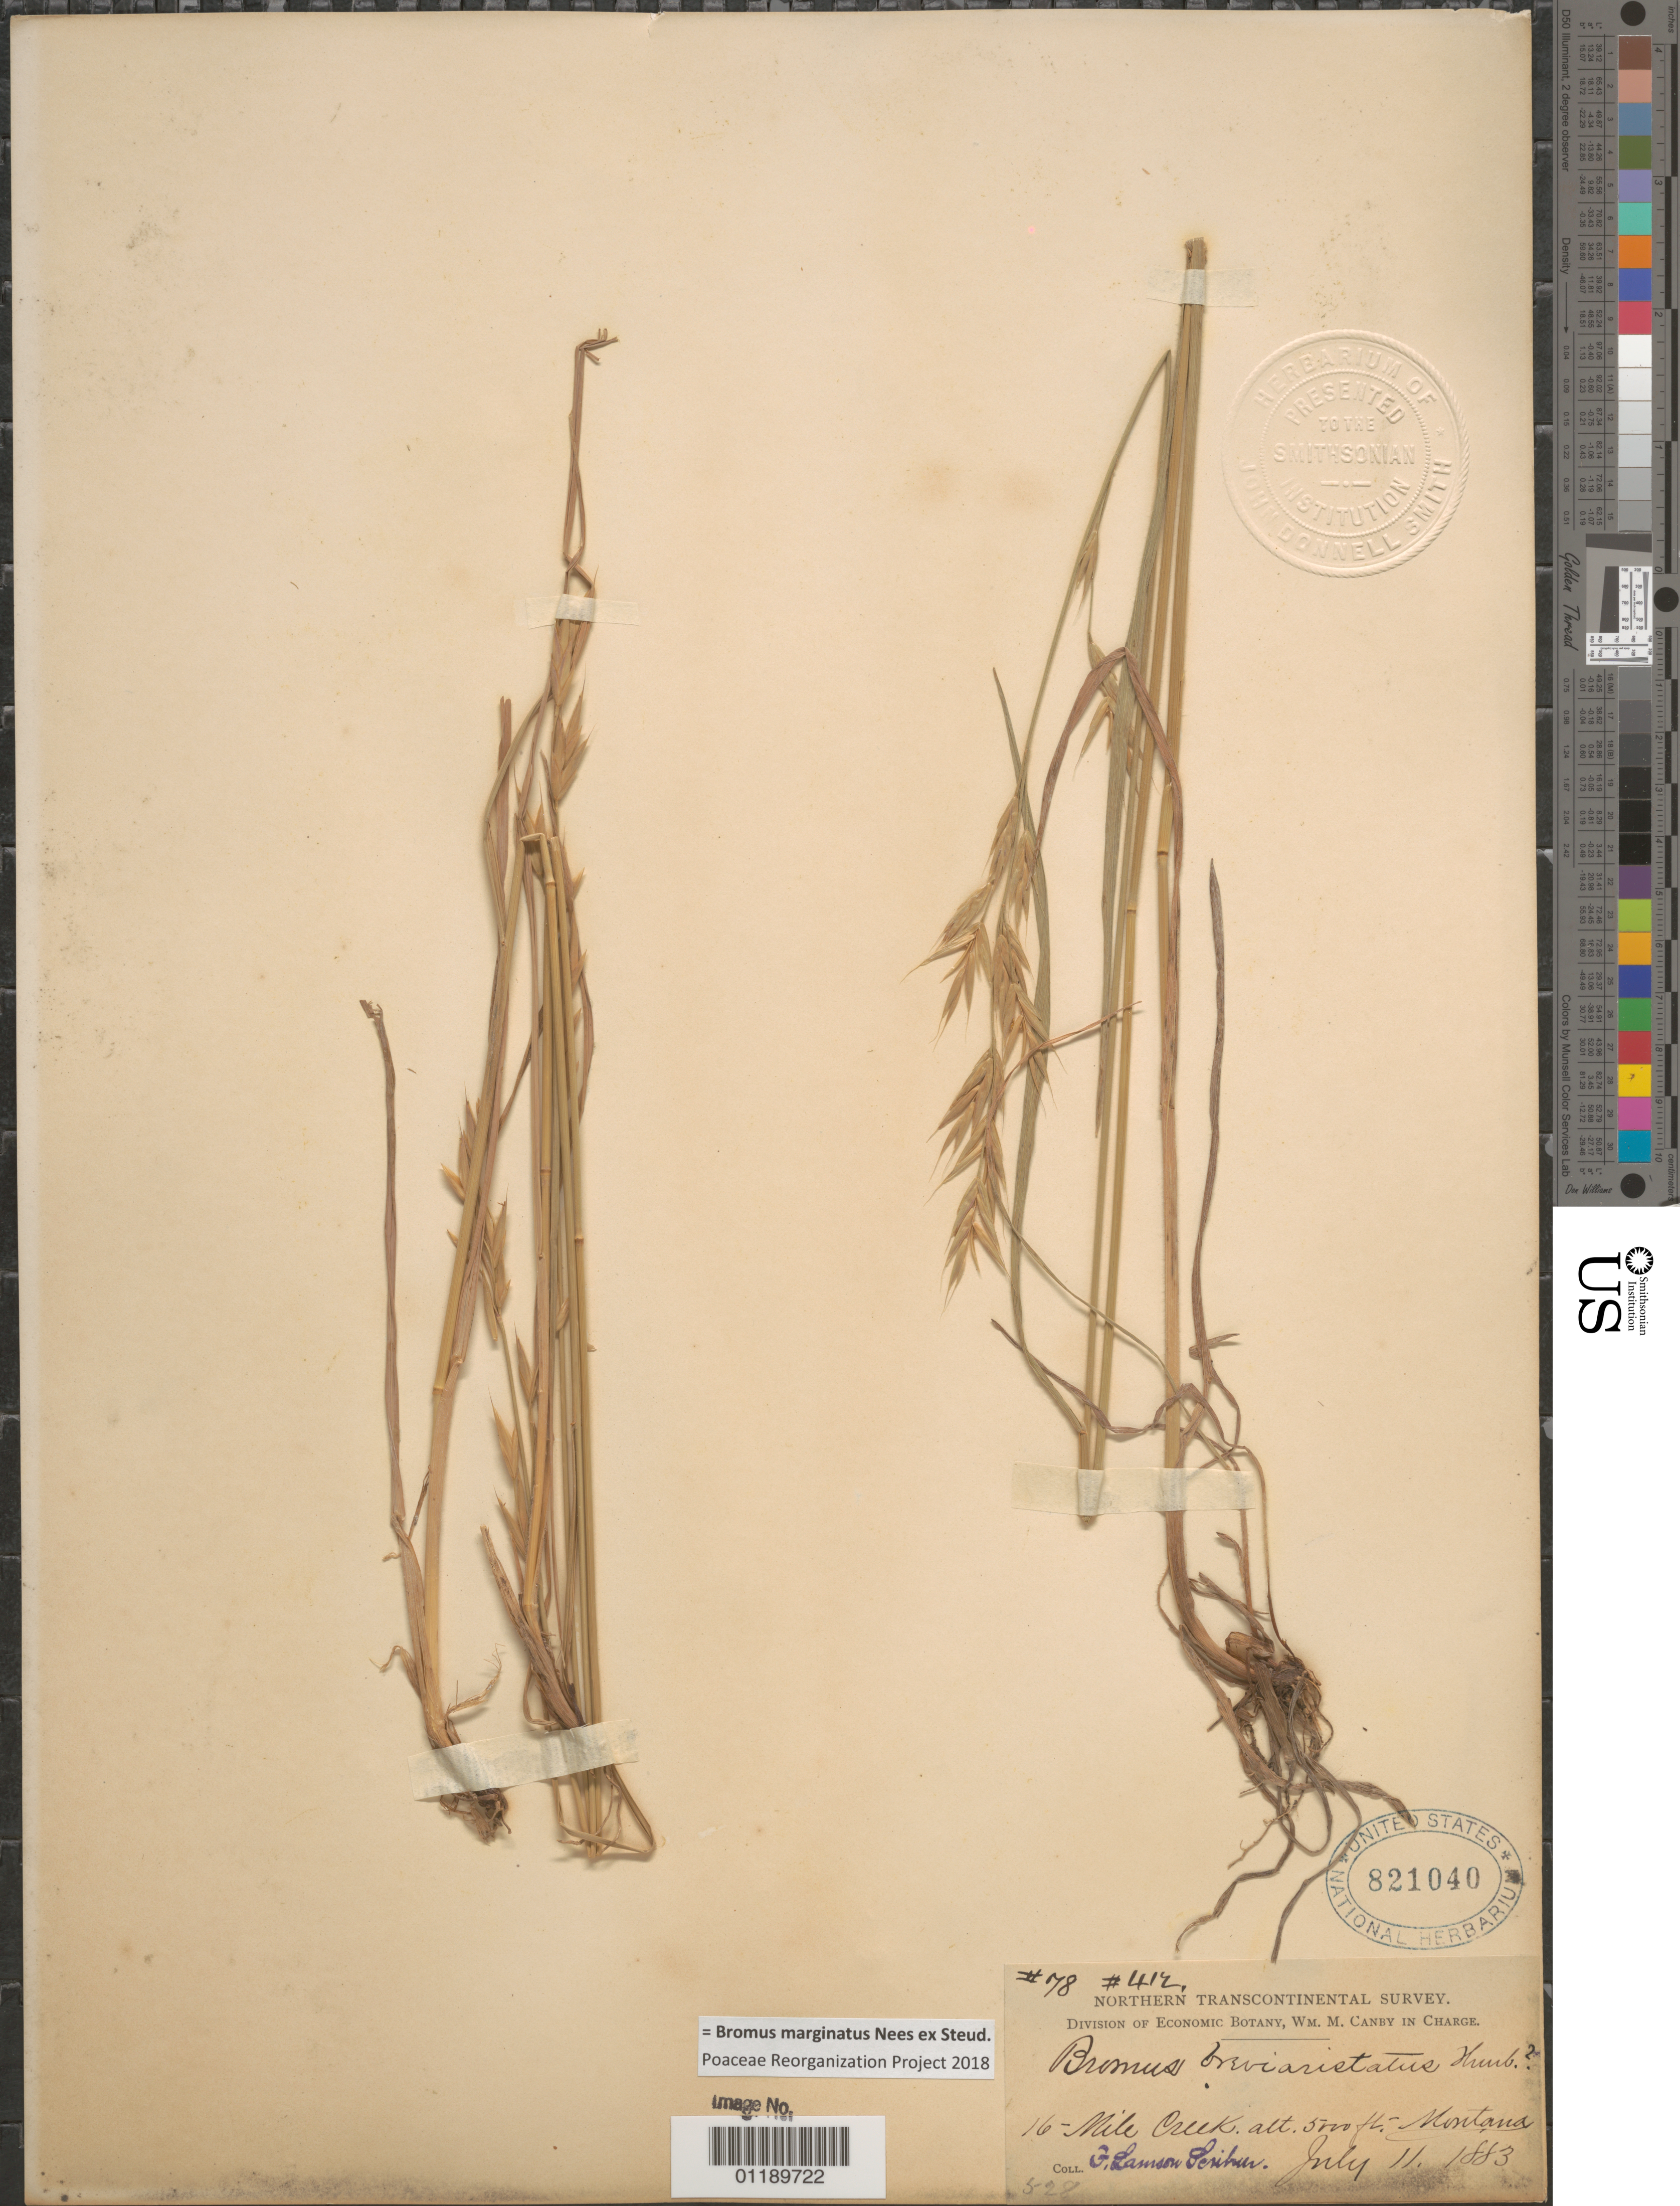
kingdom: Plantae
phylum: Tracheophyta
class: Liliopsida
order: Poales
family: Poaceae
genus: Bromus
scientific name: Bromus marginatus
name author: Nees ex Steud.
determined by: Poaceae Reorganization Project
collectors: F. L. Scribner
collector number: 78, 412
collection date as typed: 11 Jul 1883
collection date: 1883-07-11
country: United States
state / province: Montana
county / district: Gallatin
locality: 16-mile Creek.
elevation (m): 1524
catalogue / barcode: US 821040